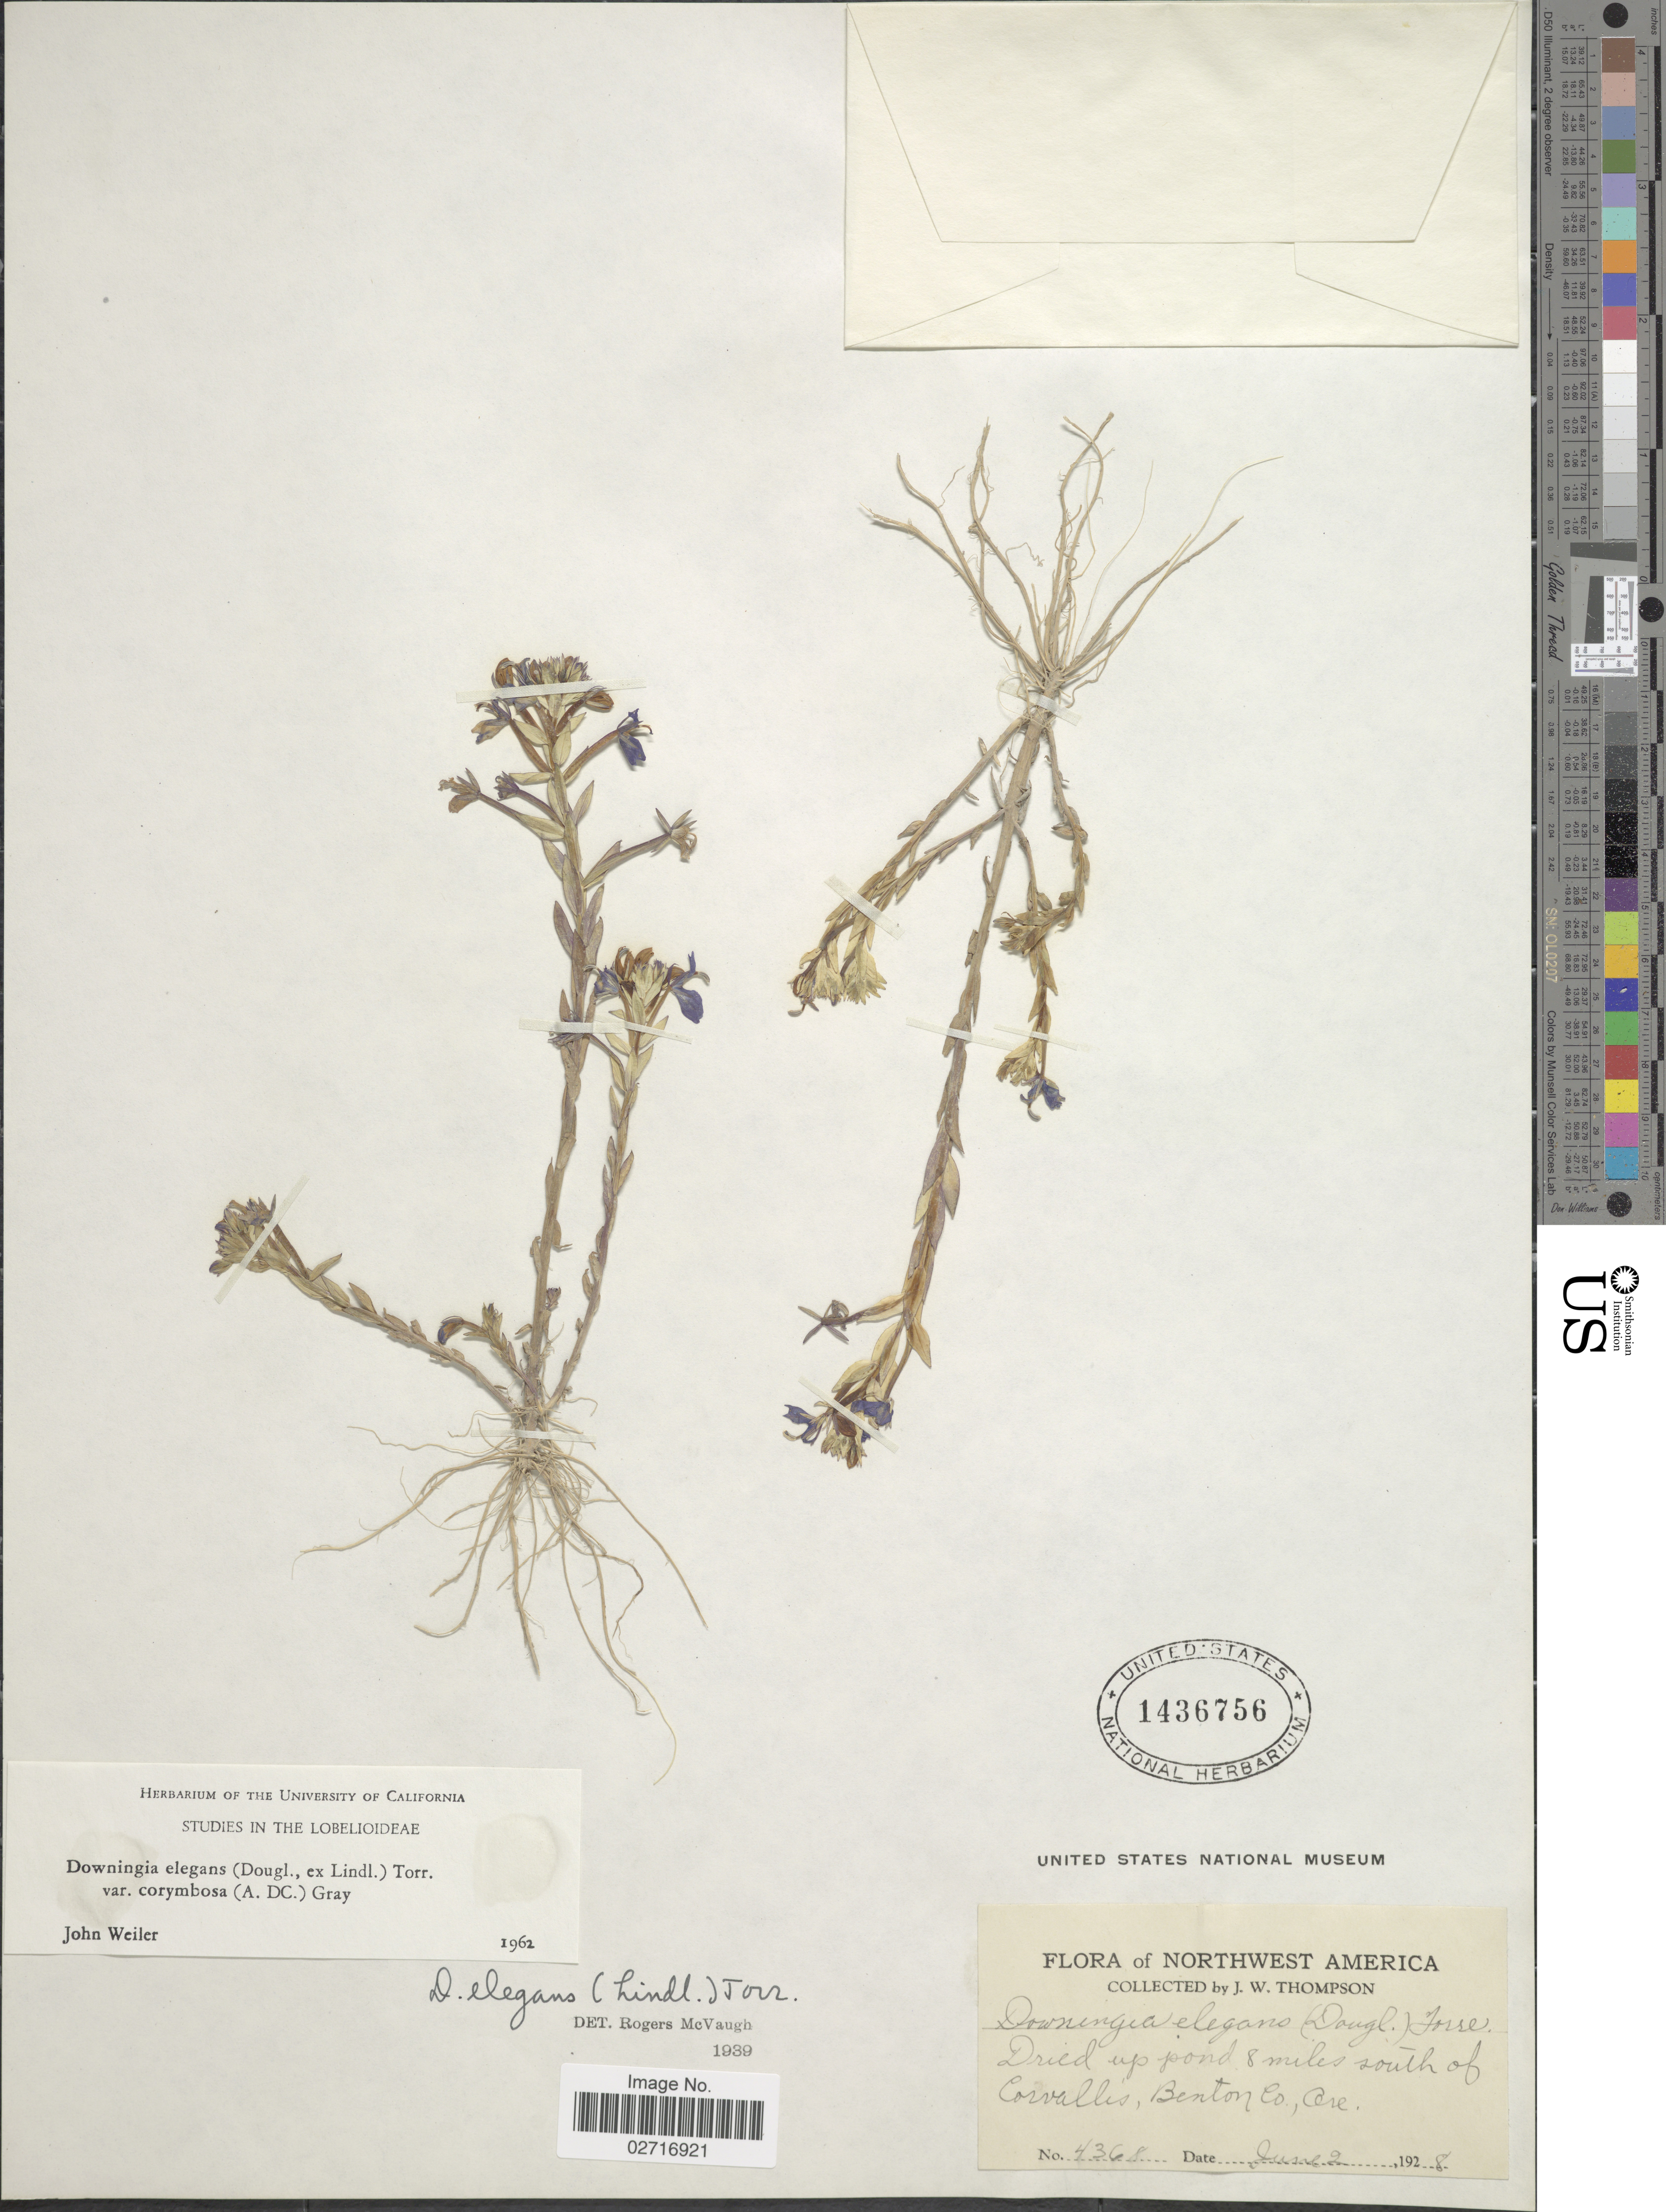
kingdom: Plantae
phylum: Tracheophyta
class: Magnoliopsida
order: Asterales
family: Campanulaceae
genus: Downingia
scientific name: Downingia elegans var. corymbosa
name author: (A. DC.) A. Gray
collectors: J. W. Thompson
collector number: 4368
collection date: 1928-06-02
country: United States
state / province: Oregon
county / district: Benton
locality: Dried up pond 8 miles south of Corvallis, Benton Co.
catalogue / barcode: US 1436756